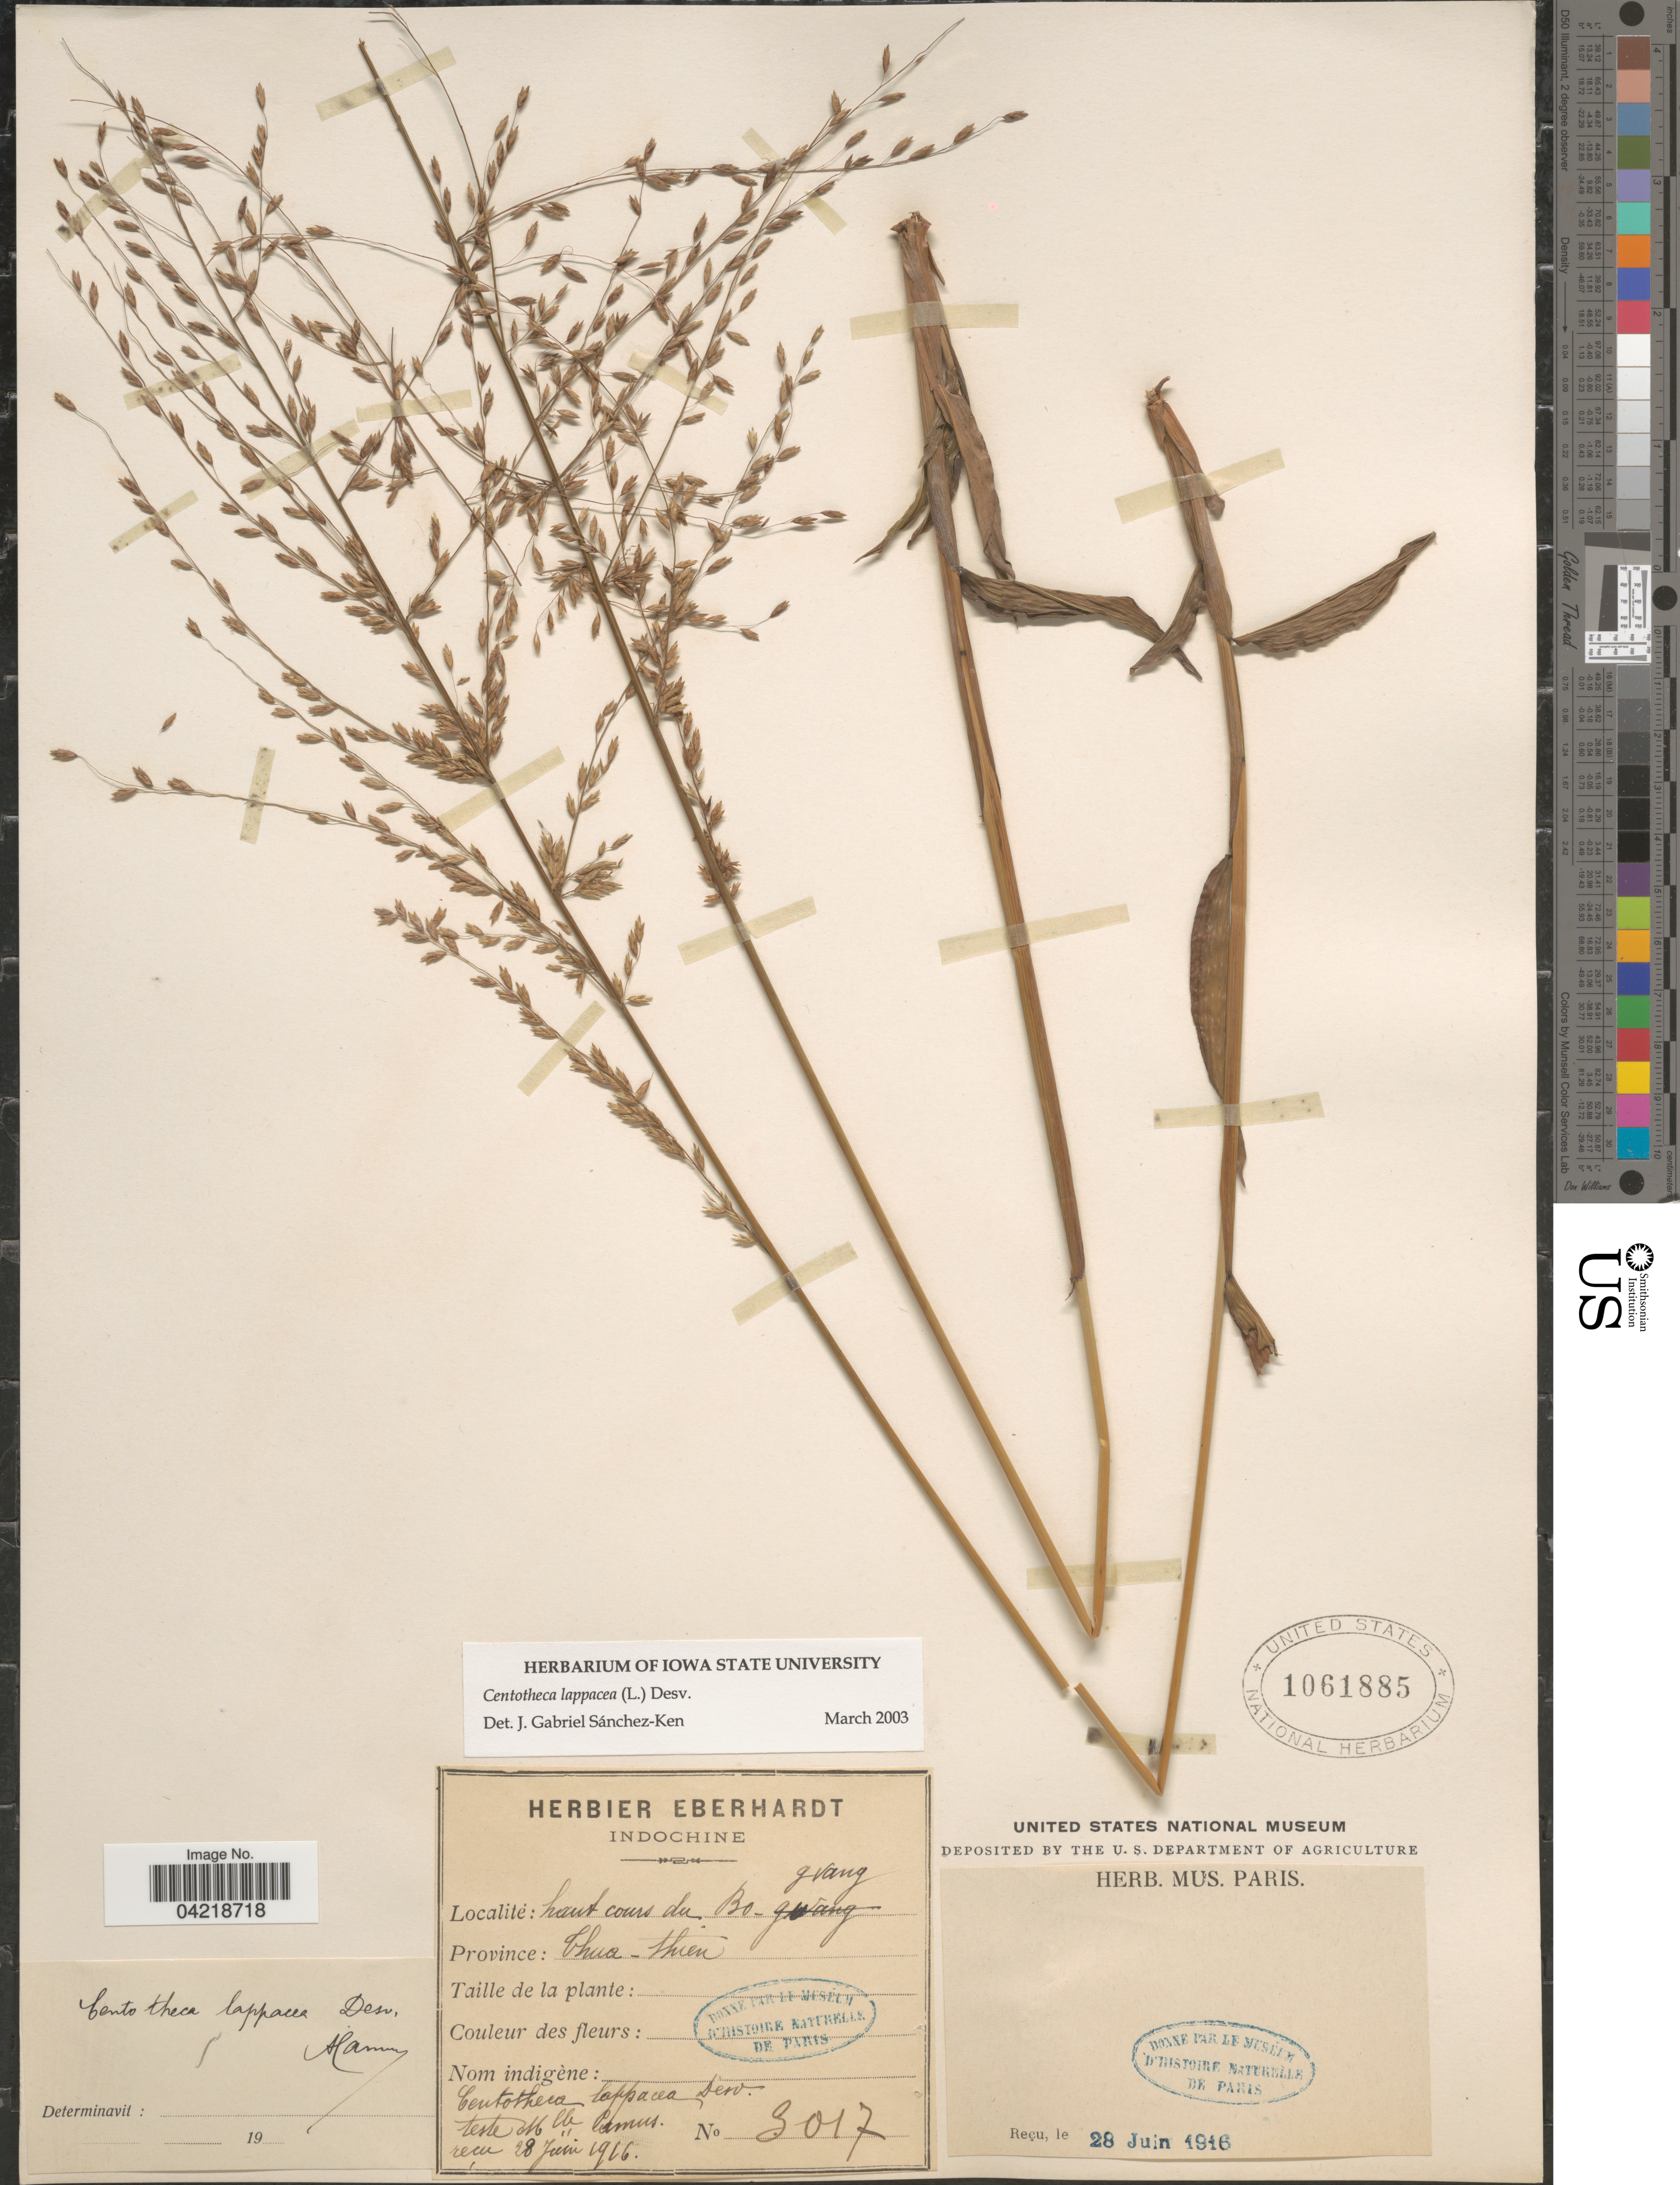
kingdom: Plantae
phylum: Tracheophyta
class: Liliopsida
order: Poales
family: Poaceae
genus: Centotheca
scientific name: Centotheca lappacea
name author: (L.) Desv.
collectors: ex herb. Eberhardt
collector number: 3017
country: Vietnam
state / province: Thua Thien-Hue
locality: Haut cours du Bo-Giang. Thua-Thien.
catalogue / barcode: US 1061885